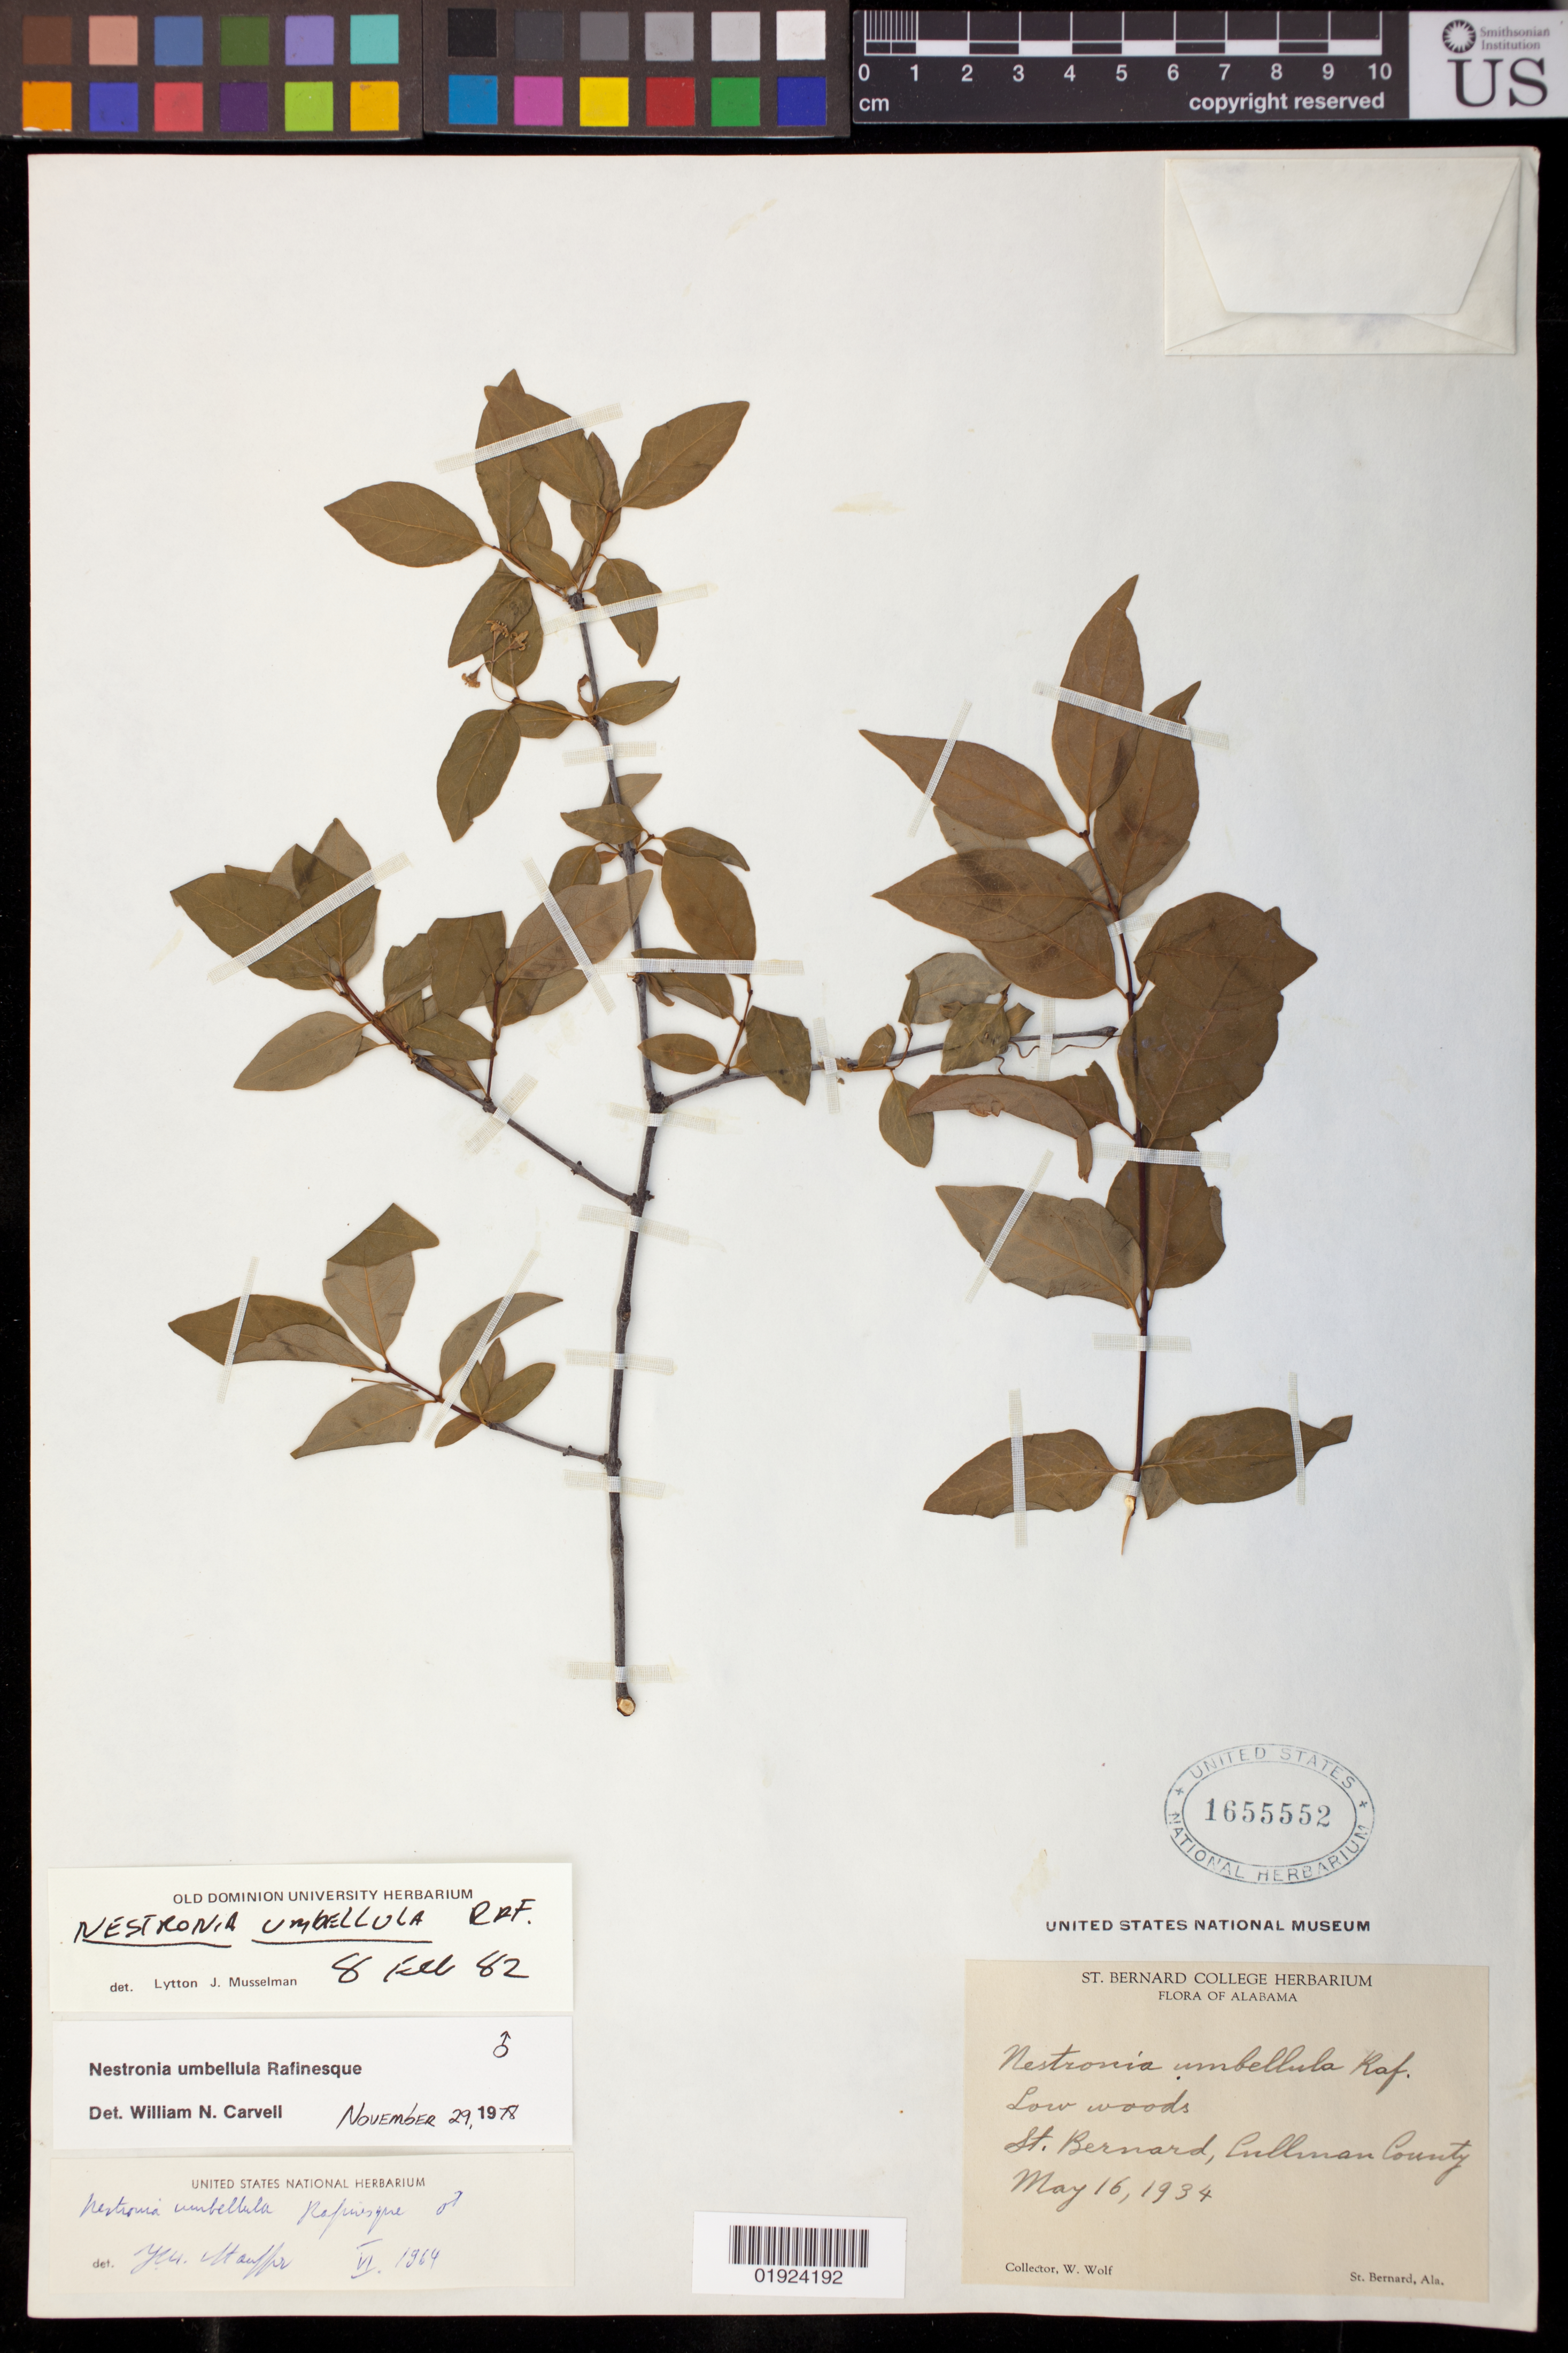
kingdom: Plantae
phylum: Tracheophyta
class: Magnoliopsida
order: Santalales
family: Santalaceae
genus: Nestronia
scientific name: Nestronia umbellula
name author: Raf.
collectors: W. Wolf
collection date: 1934-05-16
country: United States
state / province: Alabama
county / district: Cullman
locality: St. Bernard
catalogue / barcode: US 1655552